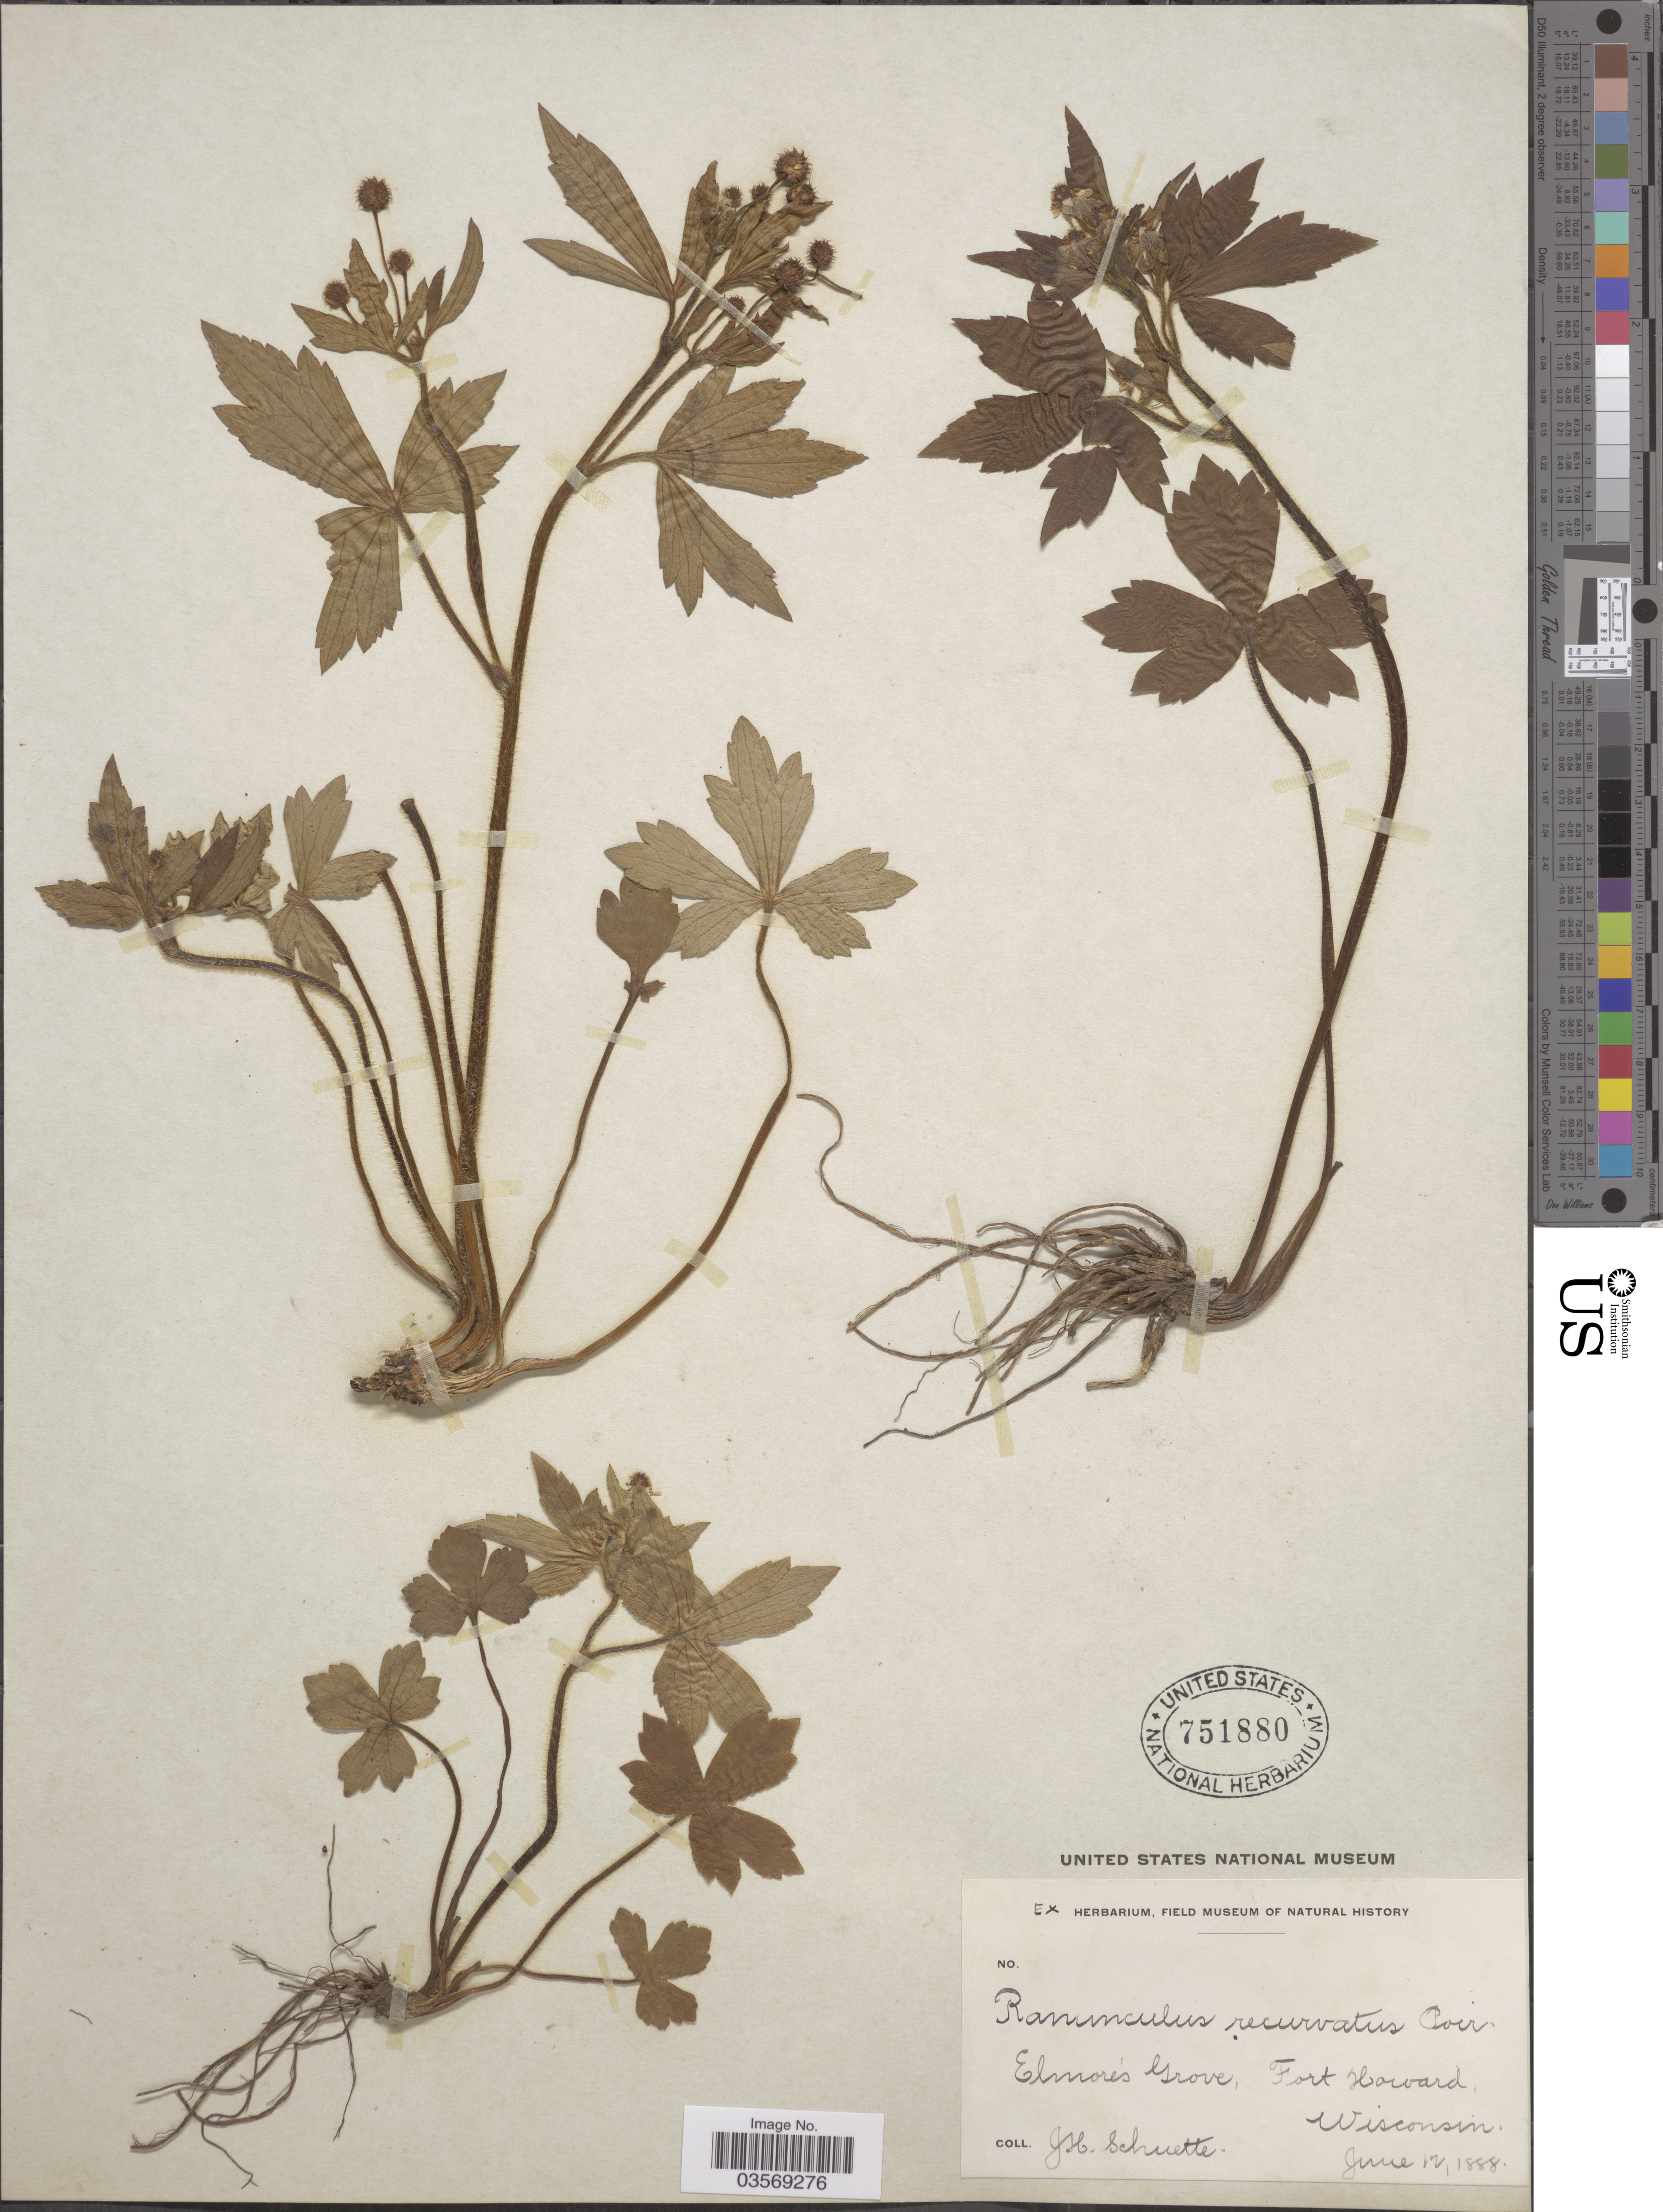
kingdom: Plantae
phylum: Tracheophyta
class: Magnoliopsida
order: Ranunculales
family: Ranunculaceae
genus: Ranunculus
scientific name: Ranunculus recurvatus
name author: Poir.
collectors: J. H. Schuette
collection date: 1888-06-12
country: United States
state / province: Wisconsin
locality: Elmores Grove, Fort Howard.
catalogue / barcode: US 751880